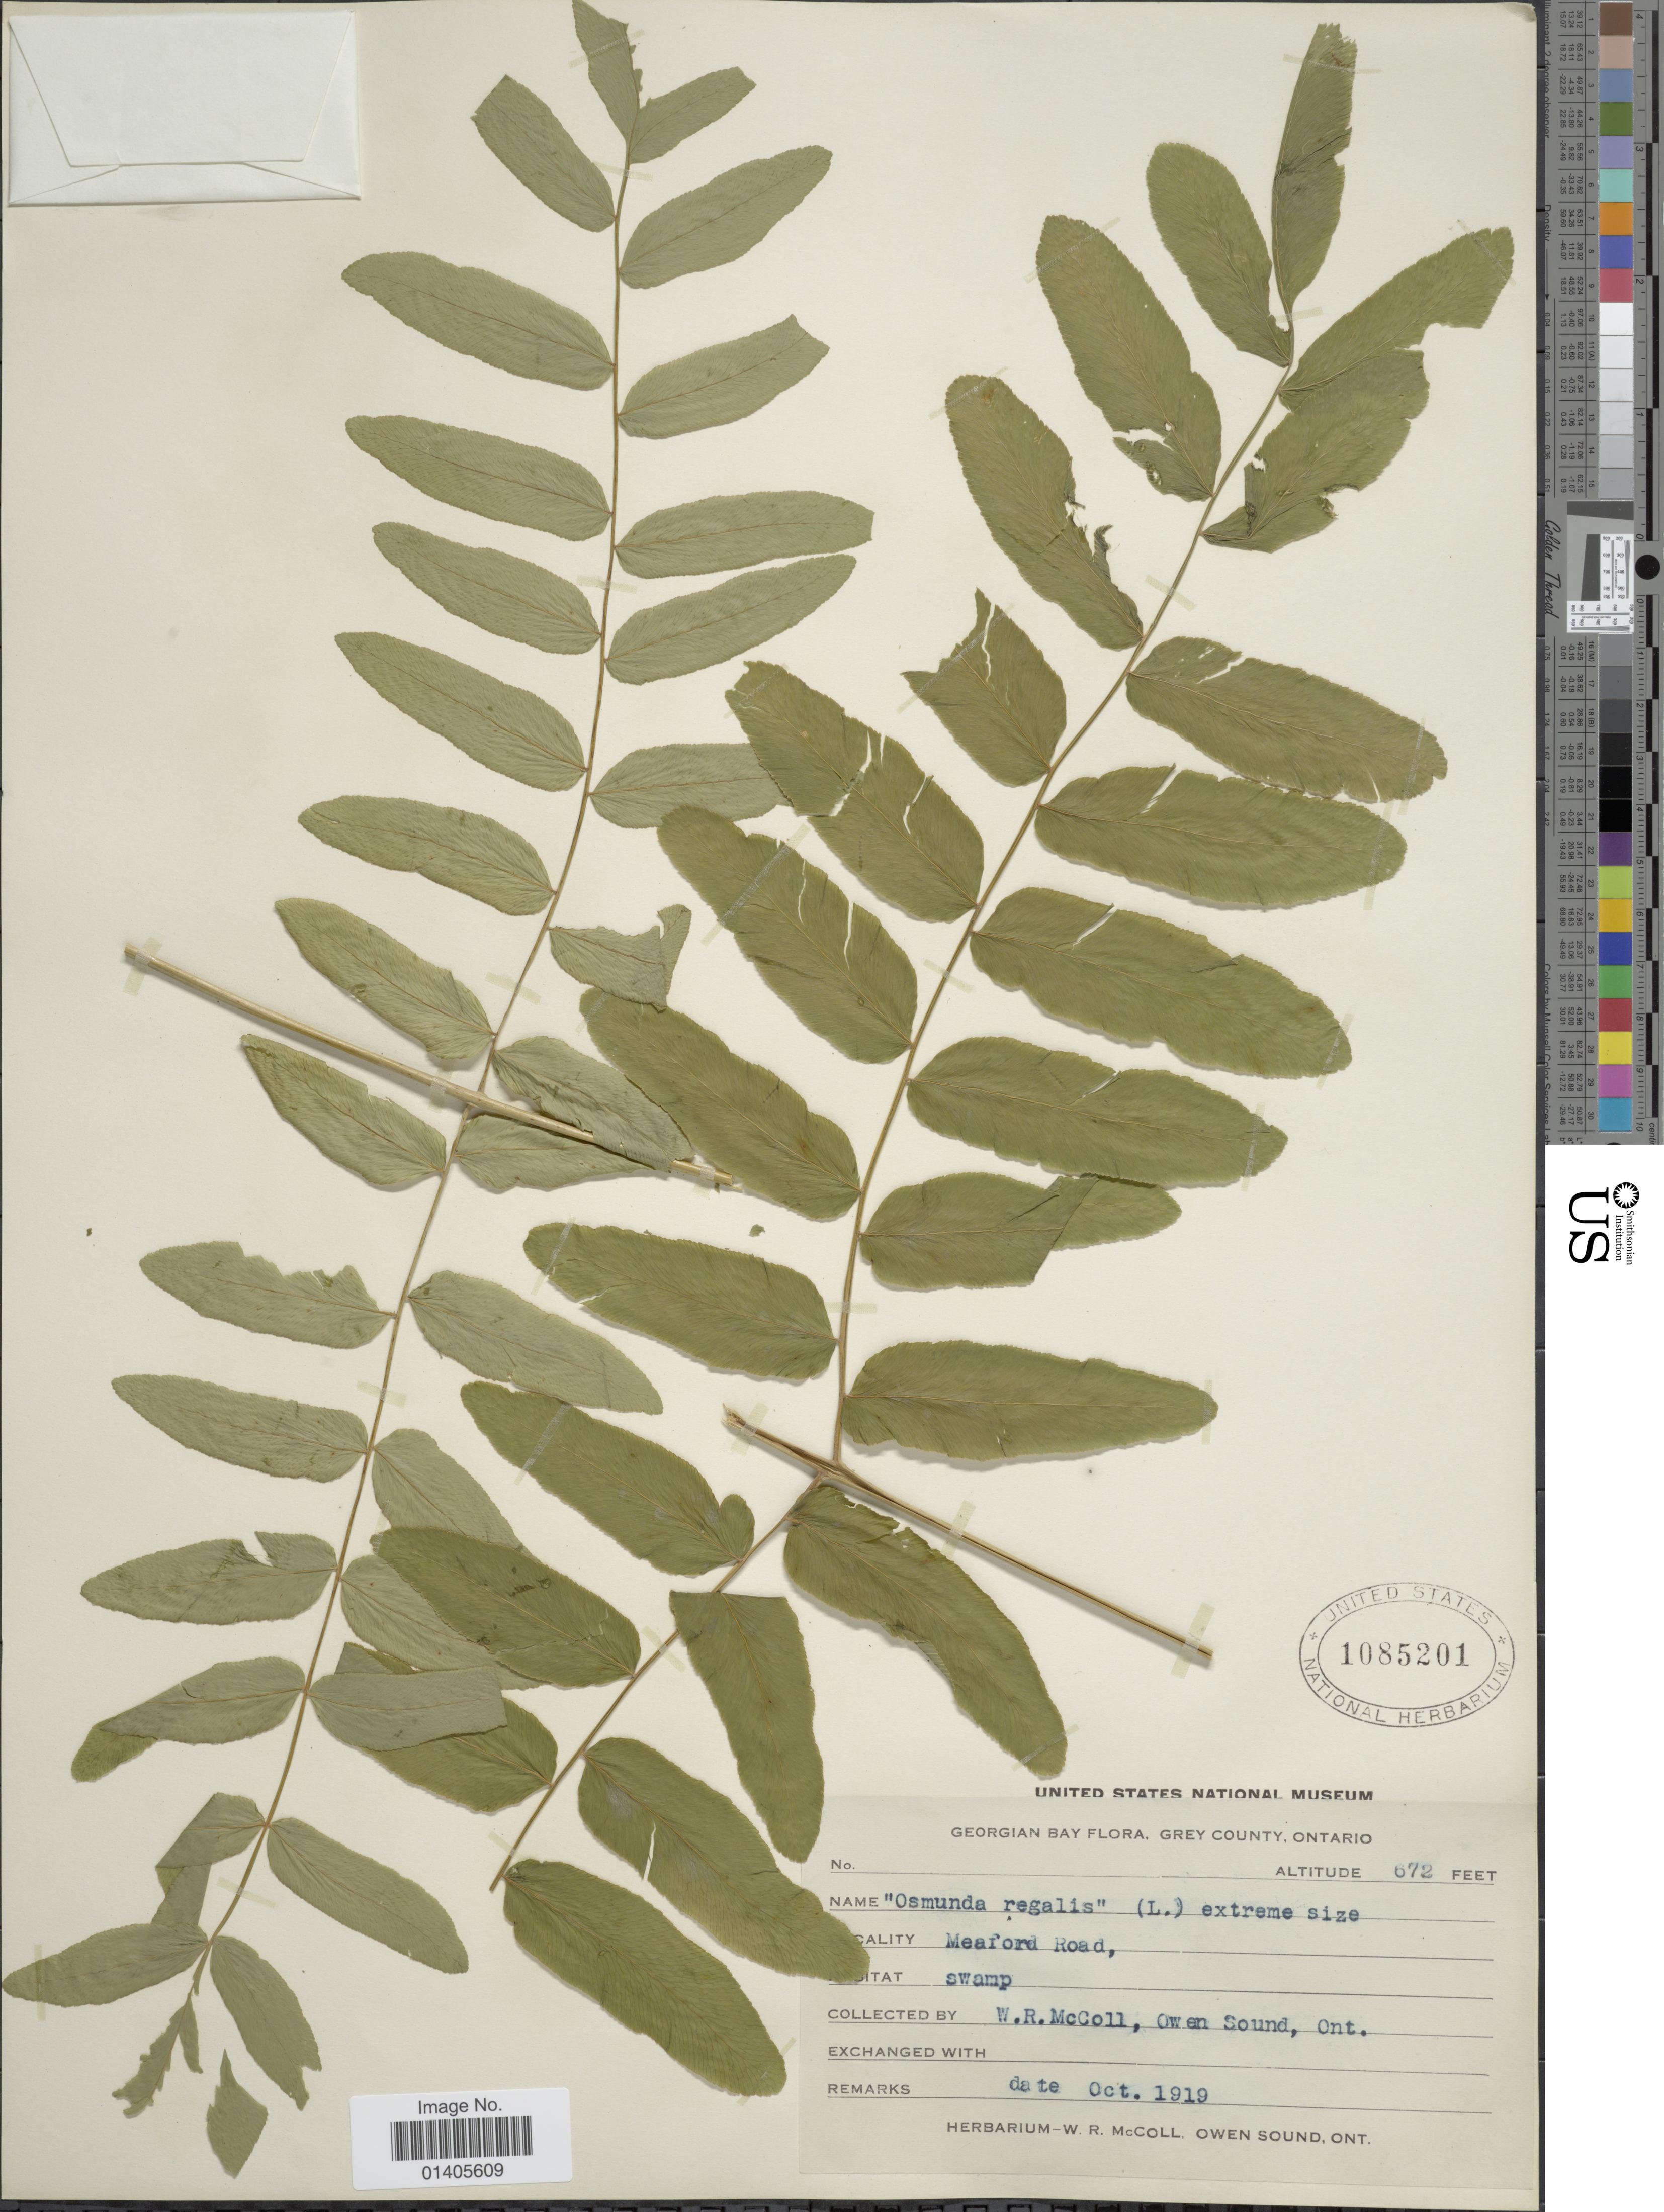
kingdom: Plantae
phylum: Tracheophyta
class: Polypodiopsida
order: Osmundales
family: Osmundaceae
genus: Osmunda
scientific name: Osmunda regalis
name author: L.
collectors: W. McColl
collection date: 1919-10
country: Canada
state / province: Ontario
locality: Georgian Bay, Grey county, Meaford Road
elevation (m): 205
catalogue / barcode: US 1085201